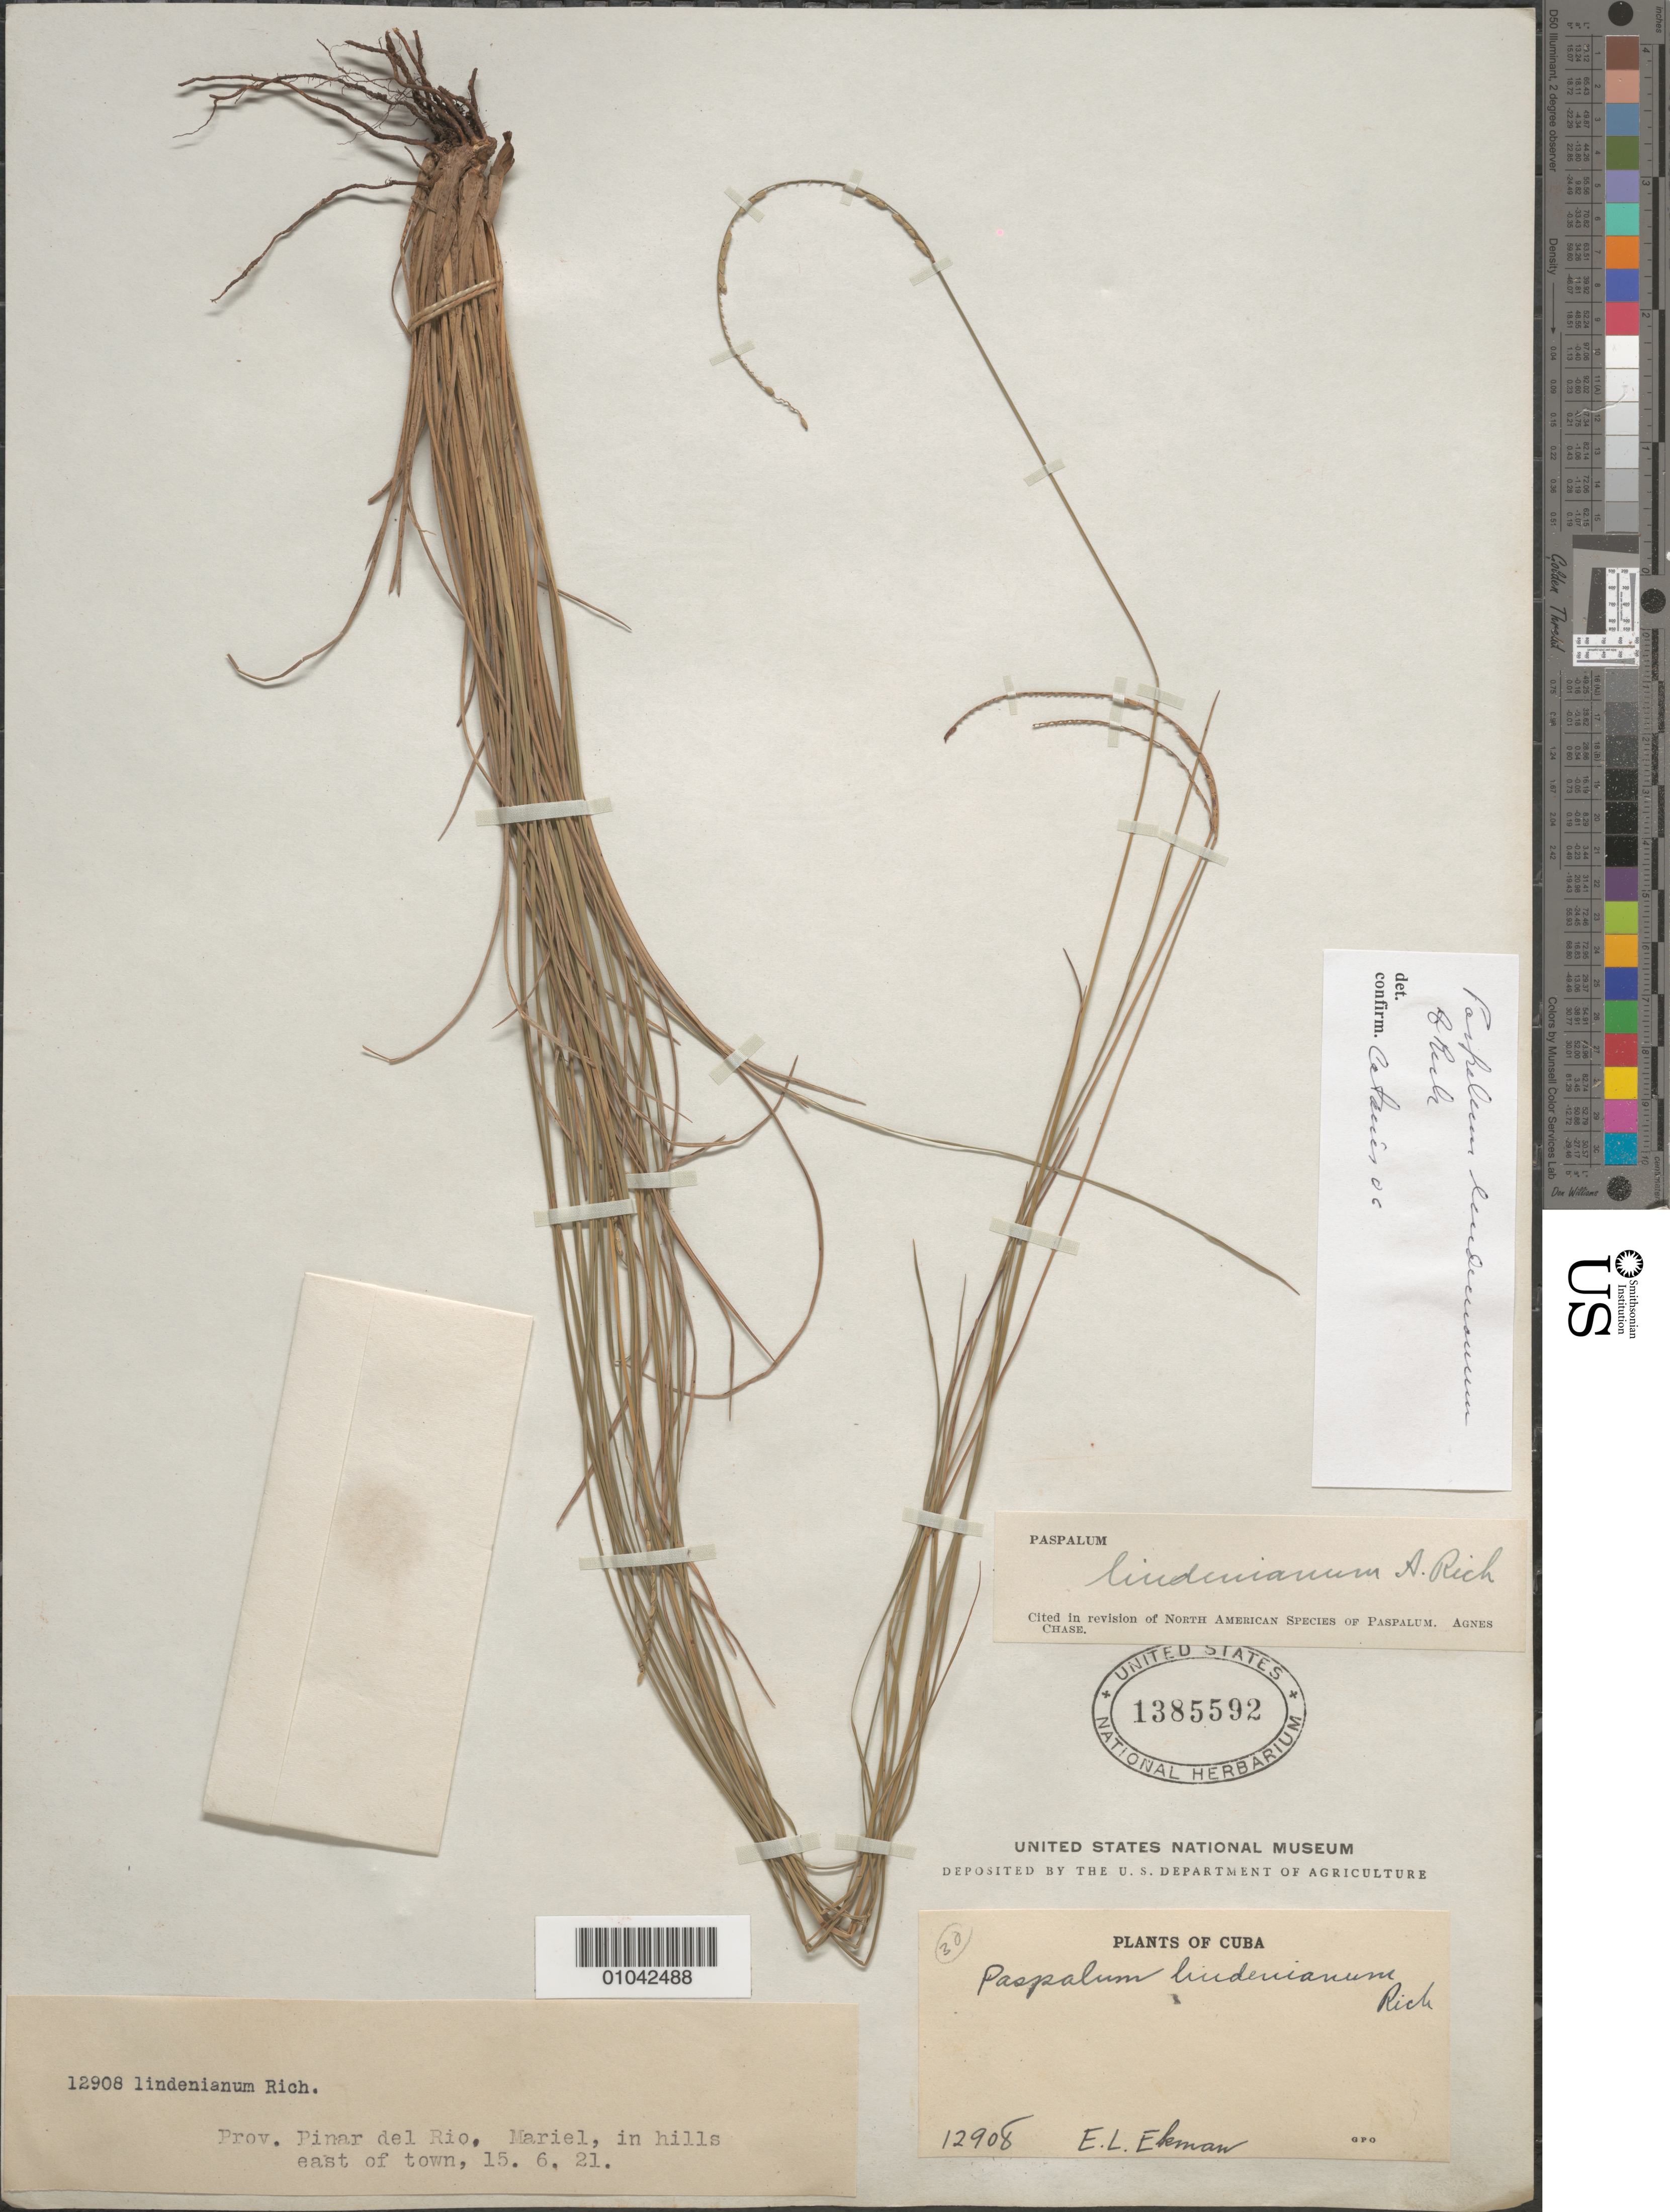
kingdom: Plantae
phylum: Tracheophyta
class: Liliopsida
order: Poales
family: Poaceae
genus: Paspalum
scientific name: Paspalum lindenianum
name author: A. Rich.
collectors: E. L. Ekman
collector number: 12908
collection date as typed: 15 Jun 1921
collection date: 1921-06-15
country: Cuba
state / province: Pinar del Rio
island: Cuba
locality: Mariel, in hills E of town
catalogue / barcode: US 1385592